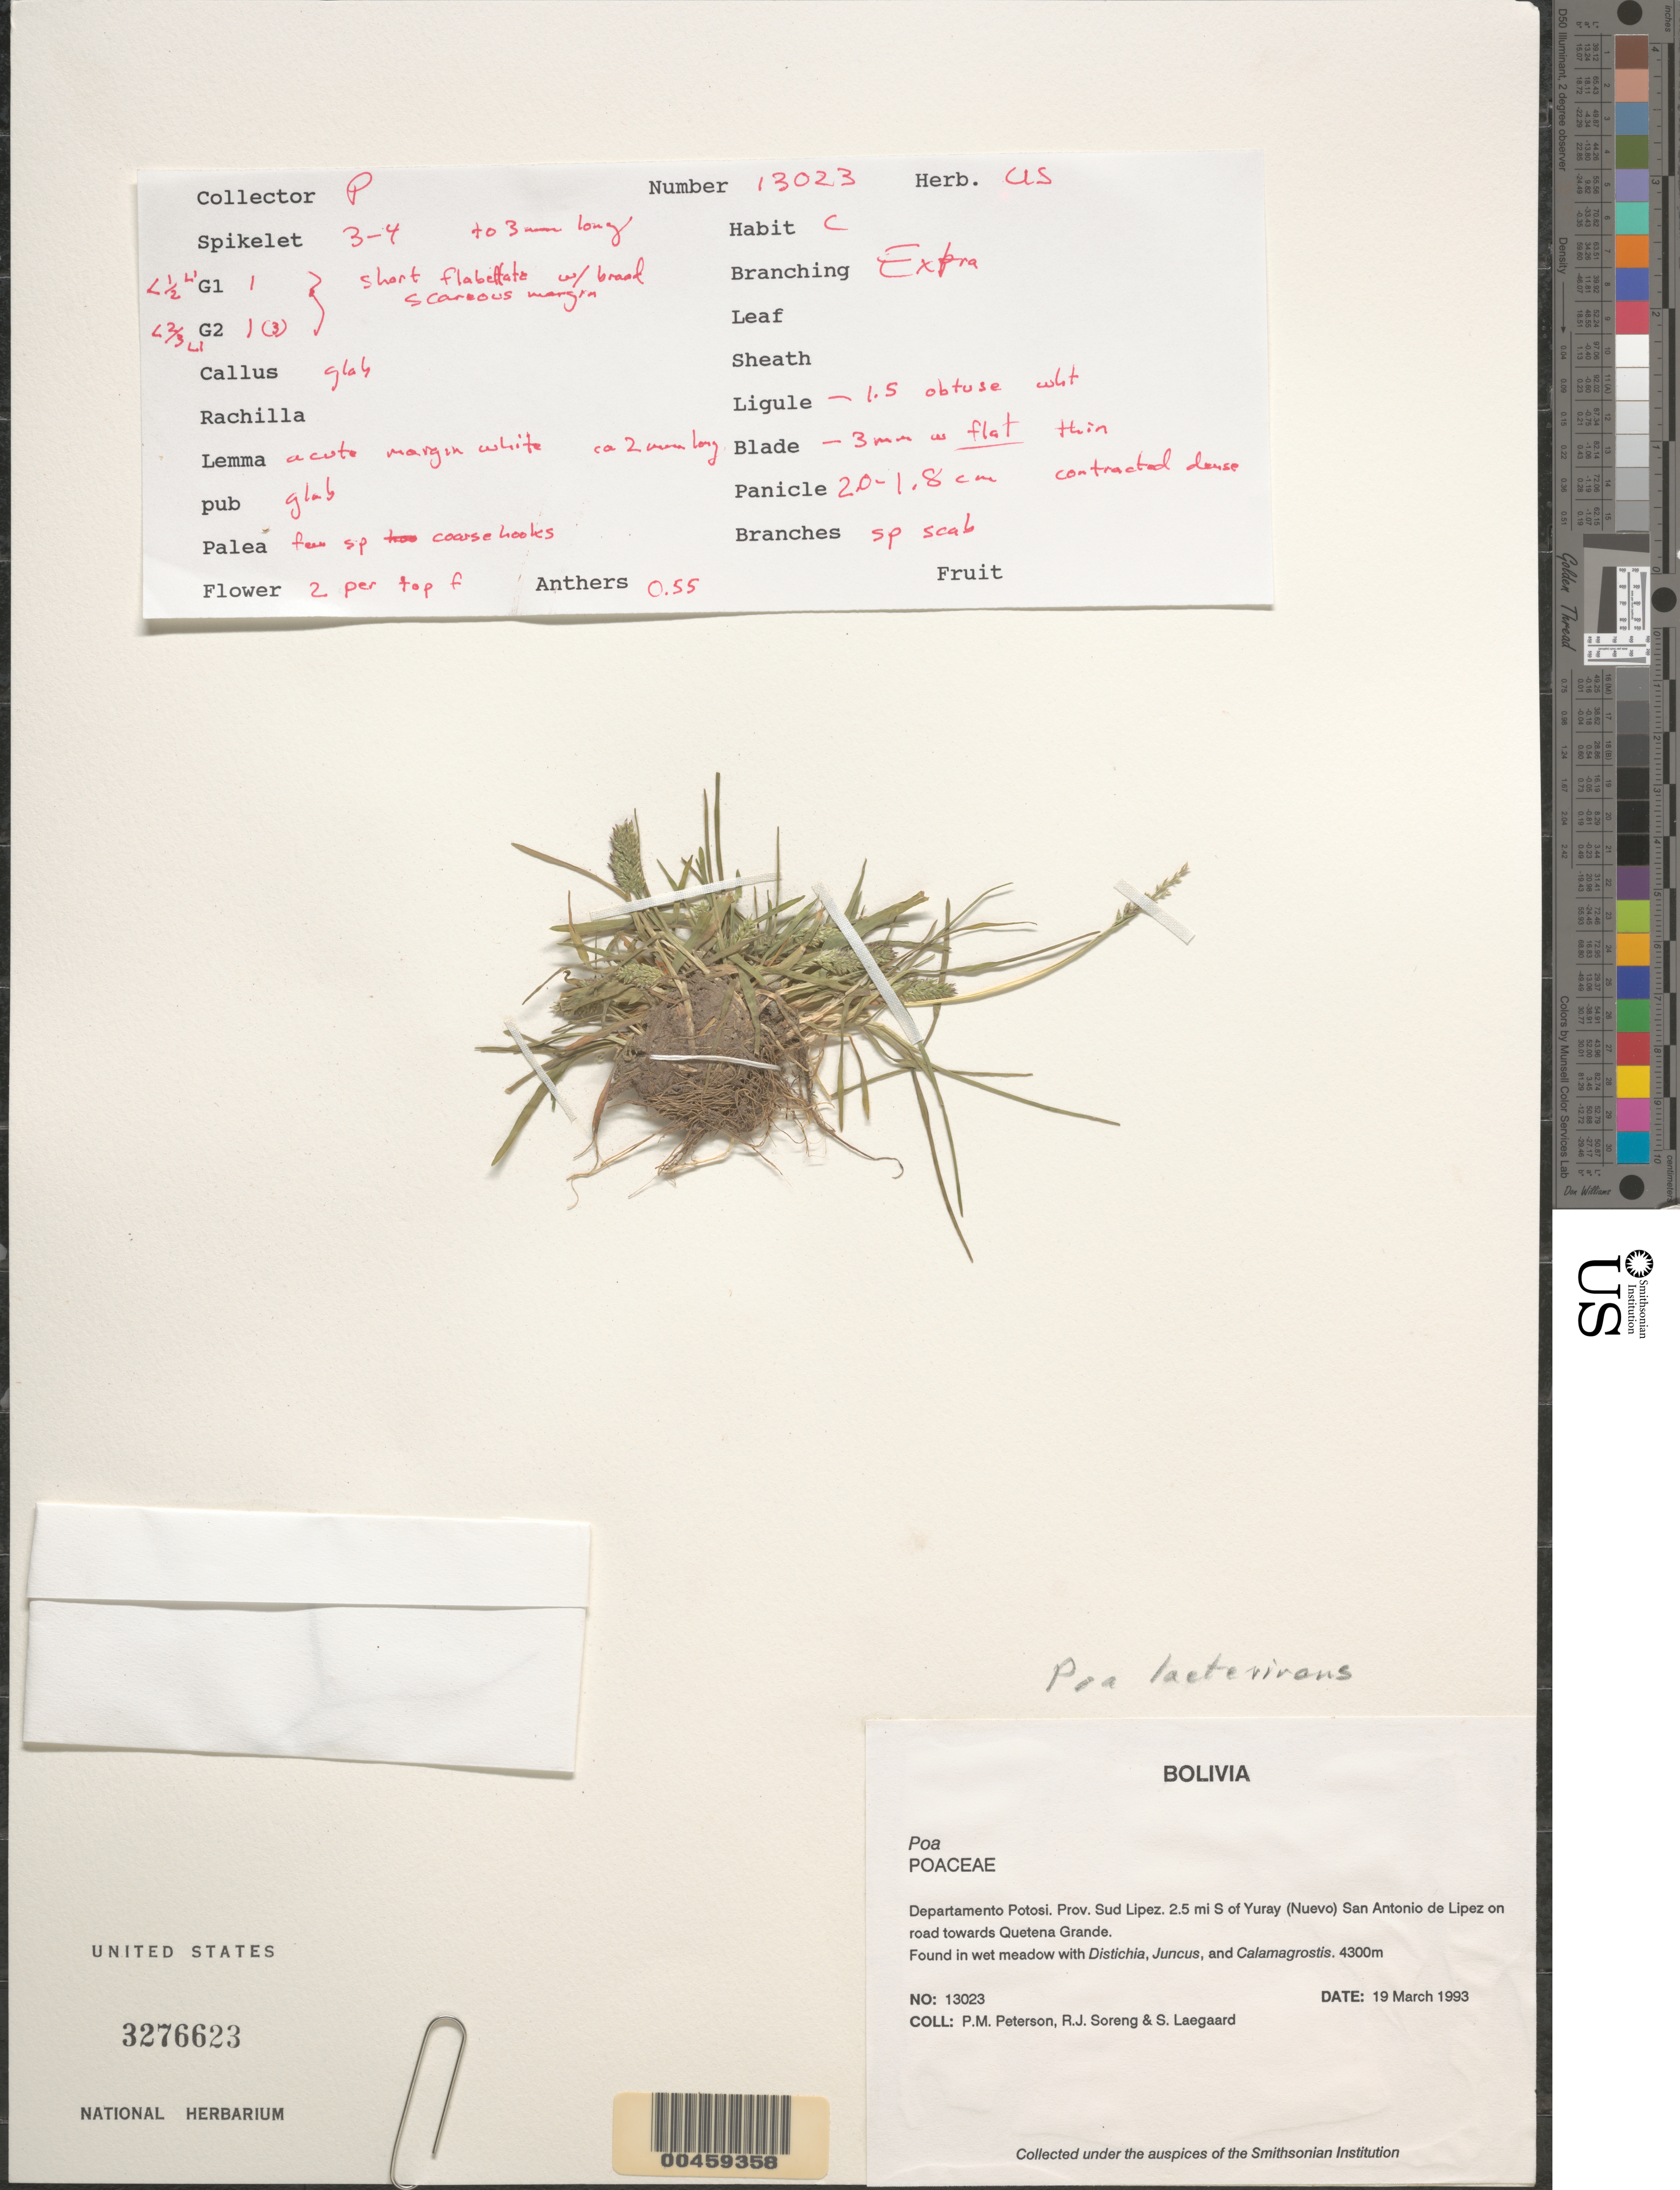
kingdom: Plantae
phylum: Tracheophyta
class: Liliopsida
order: Poales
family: Poaceae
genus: Poa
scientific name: Poa laetevirens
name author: R.E. Fr.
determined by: Soreng, Robert J., Research Associate (BOT), Smithsonian Institution - National Museum of Natural History (UNITED STATES)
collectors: P. M. Peterson, R. J. Soreng & S. Lægaard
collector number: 13023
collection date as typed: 19 Mar 1993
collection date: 1993-03-19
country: Bolivia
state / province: Potosí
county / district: Sud Lípez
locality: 2.5 mi S of Yuray (Nuevo) San Antonia de Lipez on road towards Quentena Grande.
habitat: Found in wet meadow with Distichia, Juncus, and Calamagrostis.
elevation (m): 4300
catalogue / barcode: US 3276623